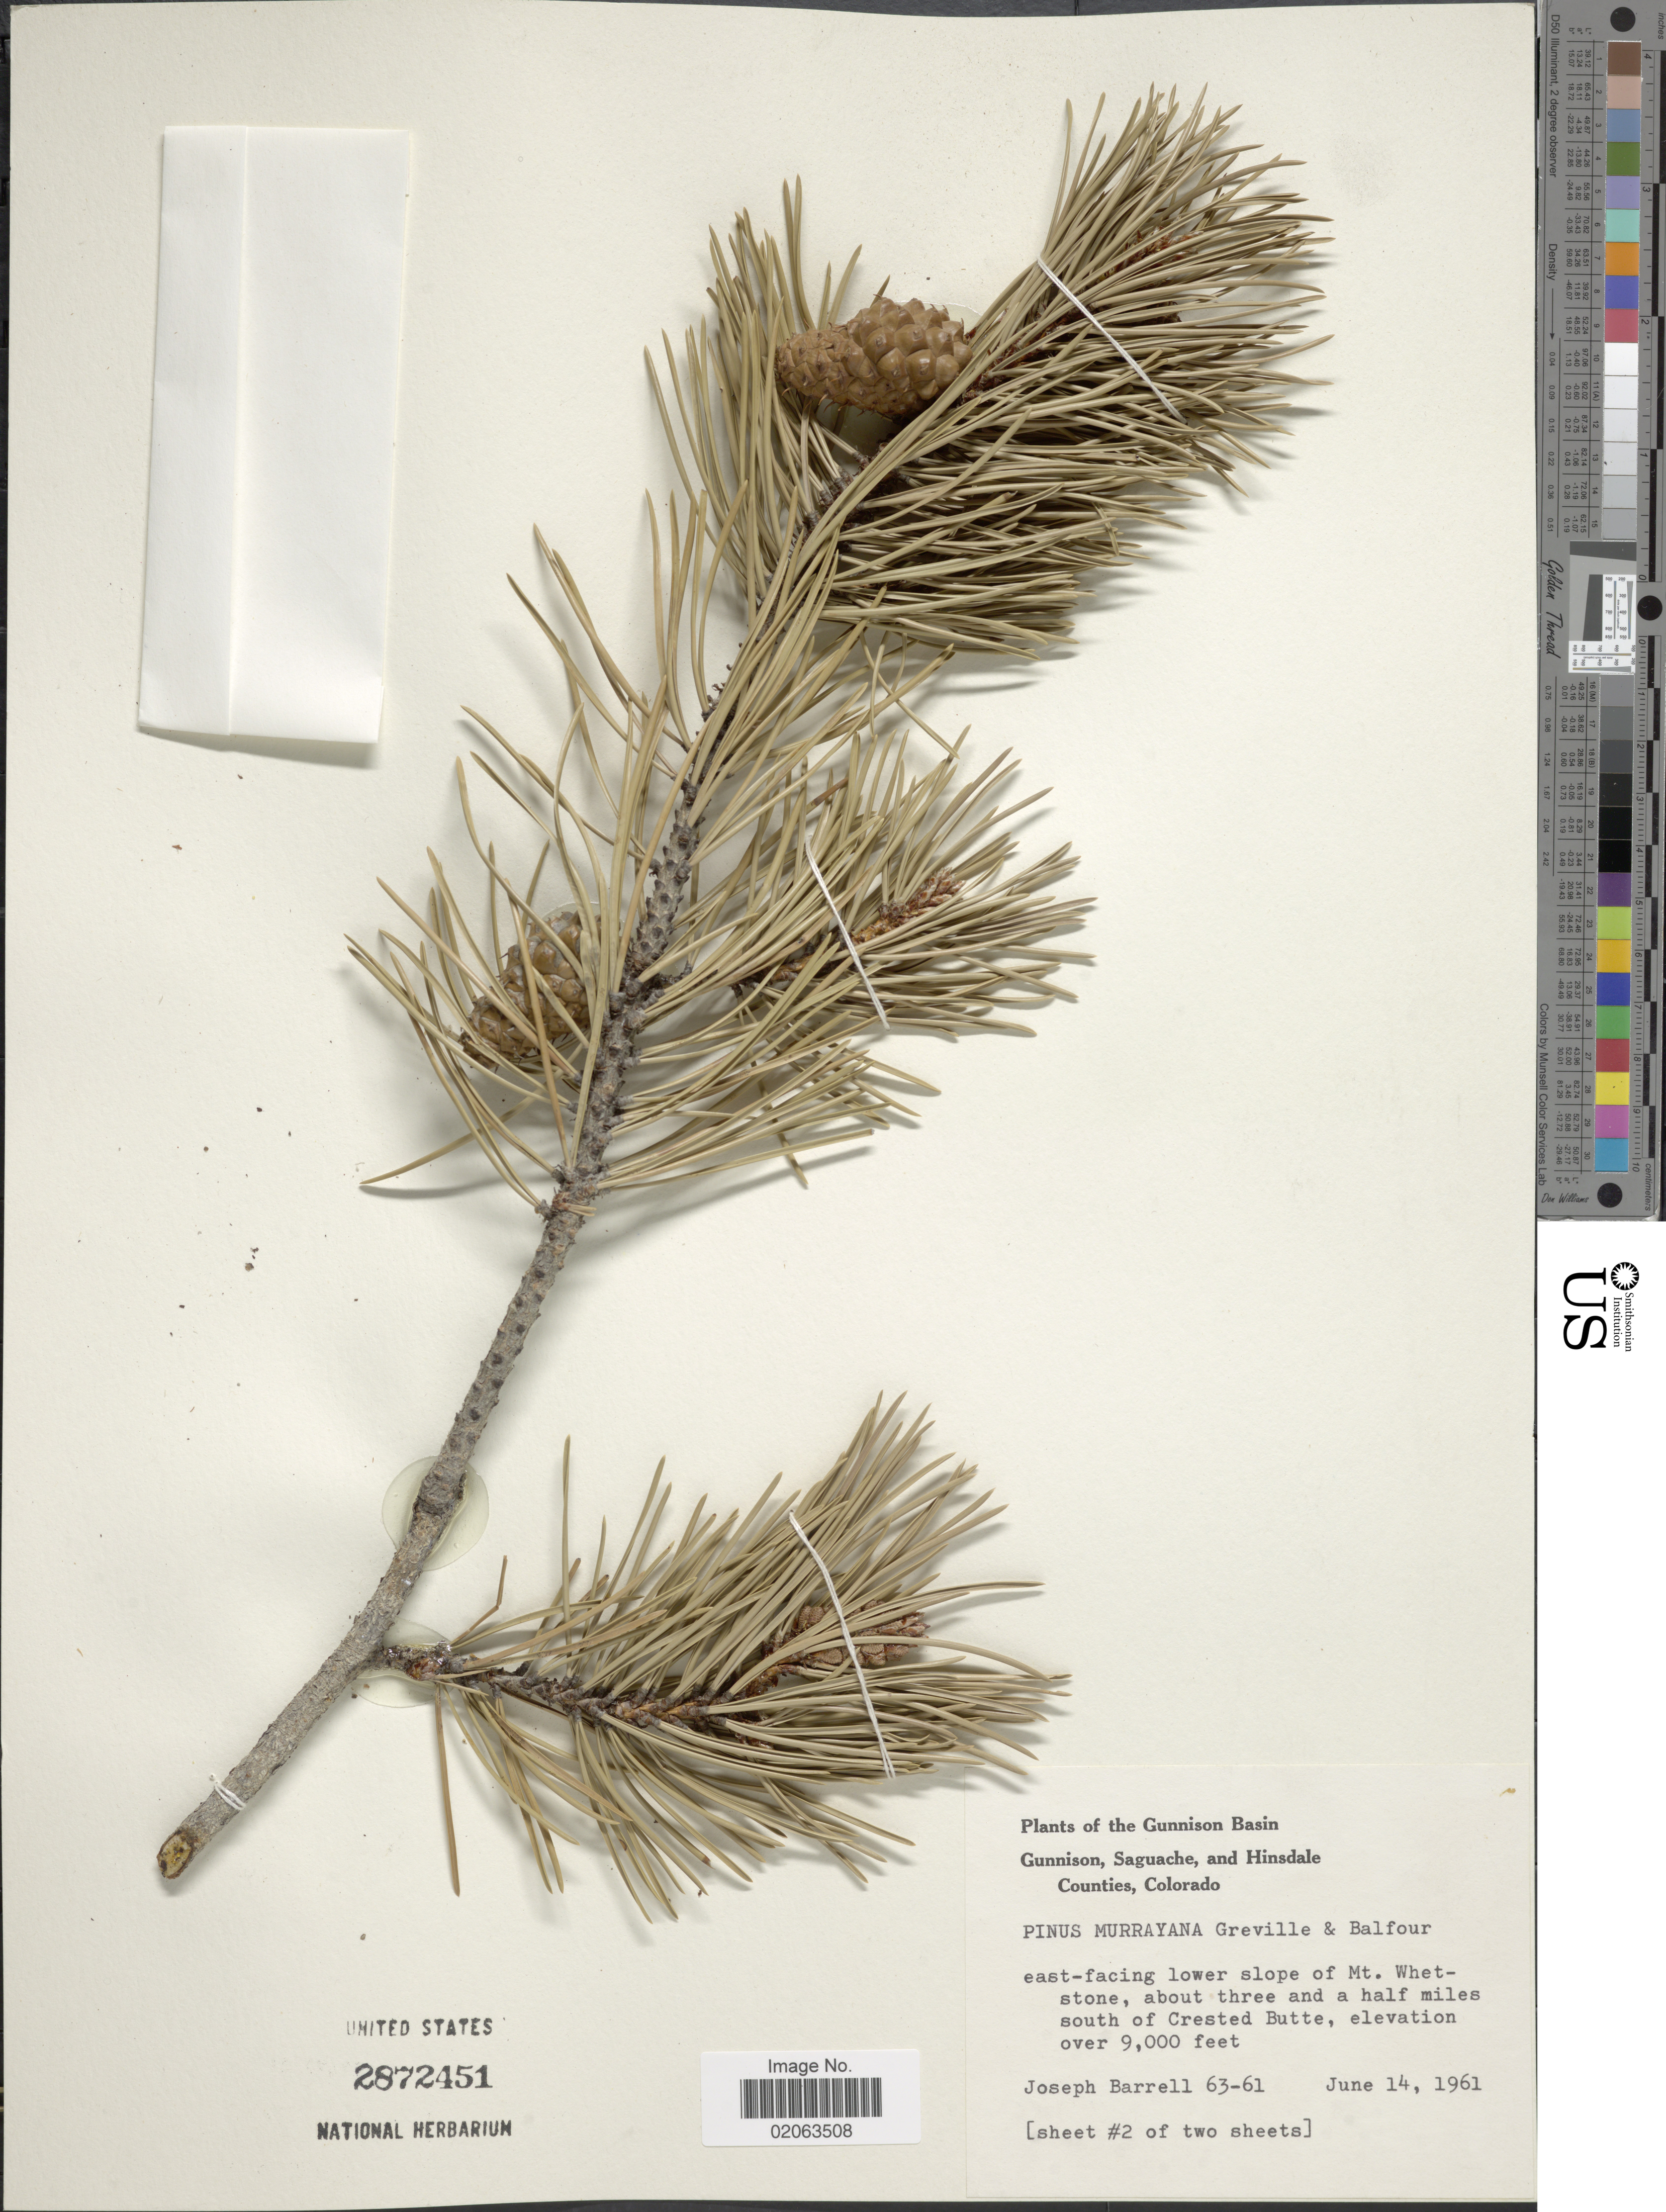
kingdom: Plantae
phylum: Tracheophyta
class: Pinopsida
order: Pinales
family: Pinaceae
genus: Pinus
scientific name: Pinus contorta var. latifolia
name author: Engelm. ex S. Watson in C. King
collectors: J. Barrell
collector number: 63-61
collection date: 1961-06-14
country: United States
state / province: Colorado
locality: Gunnison, Saguache, and Hinsdale Counties, Colorado. East-facing lower slope of Mt. Whet-stone, about three and a half miles south of Crested Butte.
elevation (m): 2743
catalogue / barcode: US 2872451